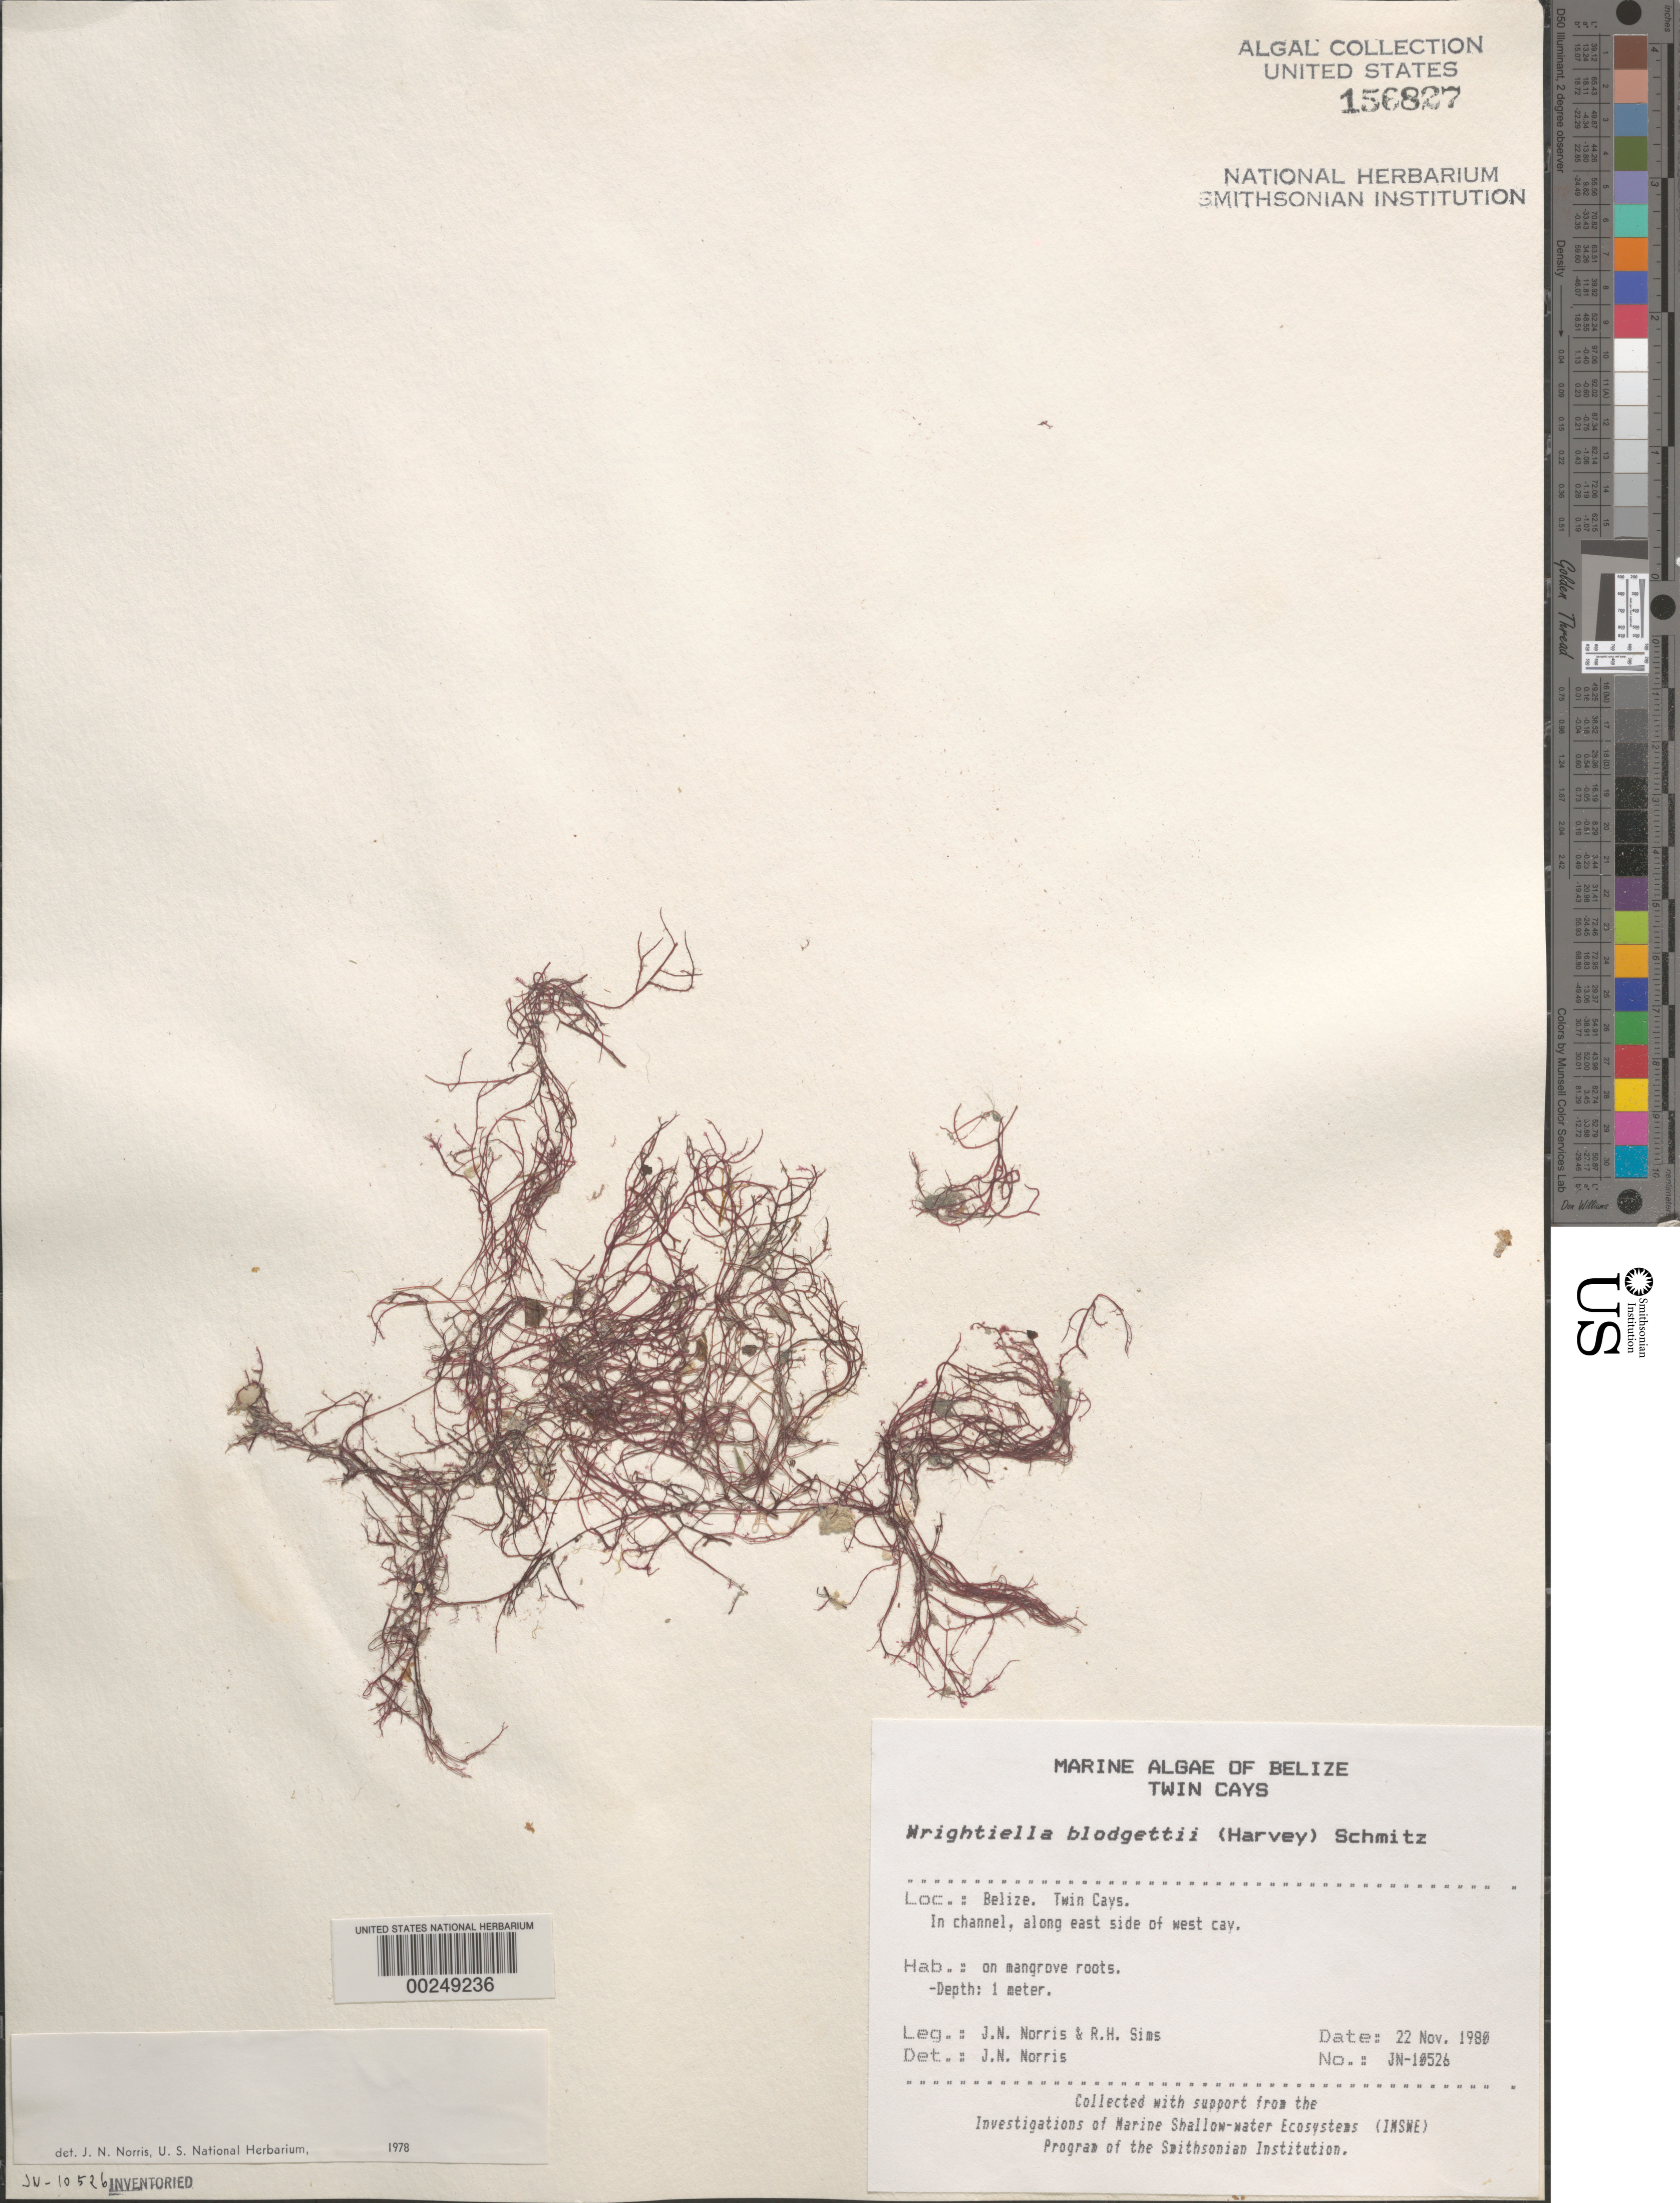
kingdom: Plantae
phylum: Rhodophyta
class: Florideophyceae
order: Ceramiales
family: Rhodomelaceae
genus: Wrightiella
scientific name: Wrightiella blodgettii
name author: (Harv.) F. Schmitz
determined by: Norris, James N.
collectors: J. N. Norris & R. H. Sims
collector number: JN-10526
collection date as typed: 22 Nov 1980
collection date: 1980-11-22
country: Belize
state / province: Stann Creek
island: Twin Cays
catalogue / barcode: US 156827